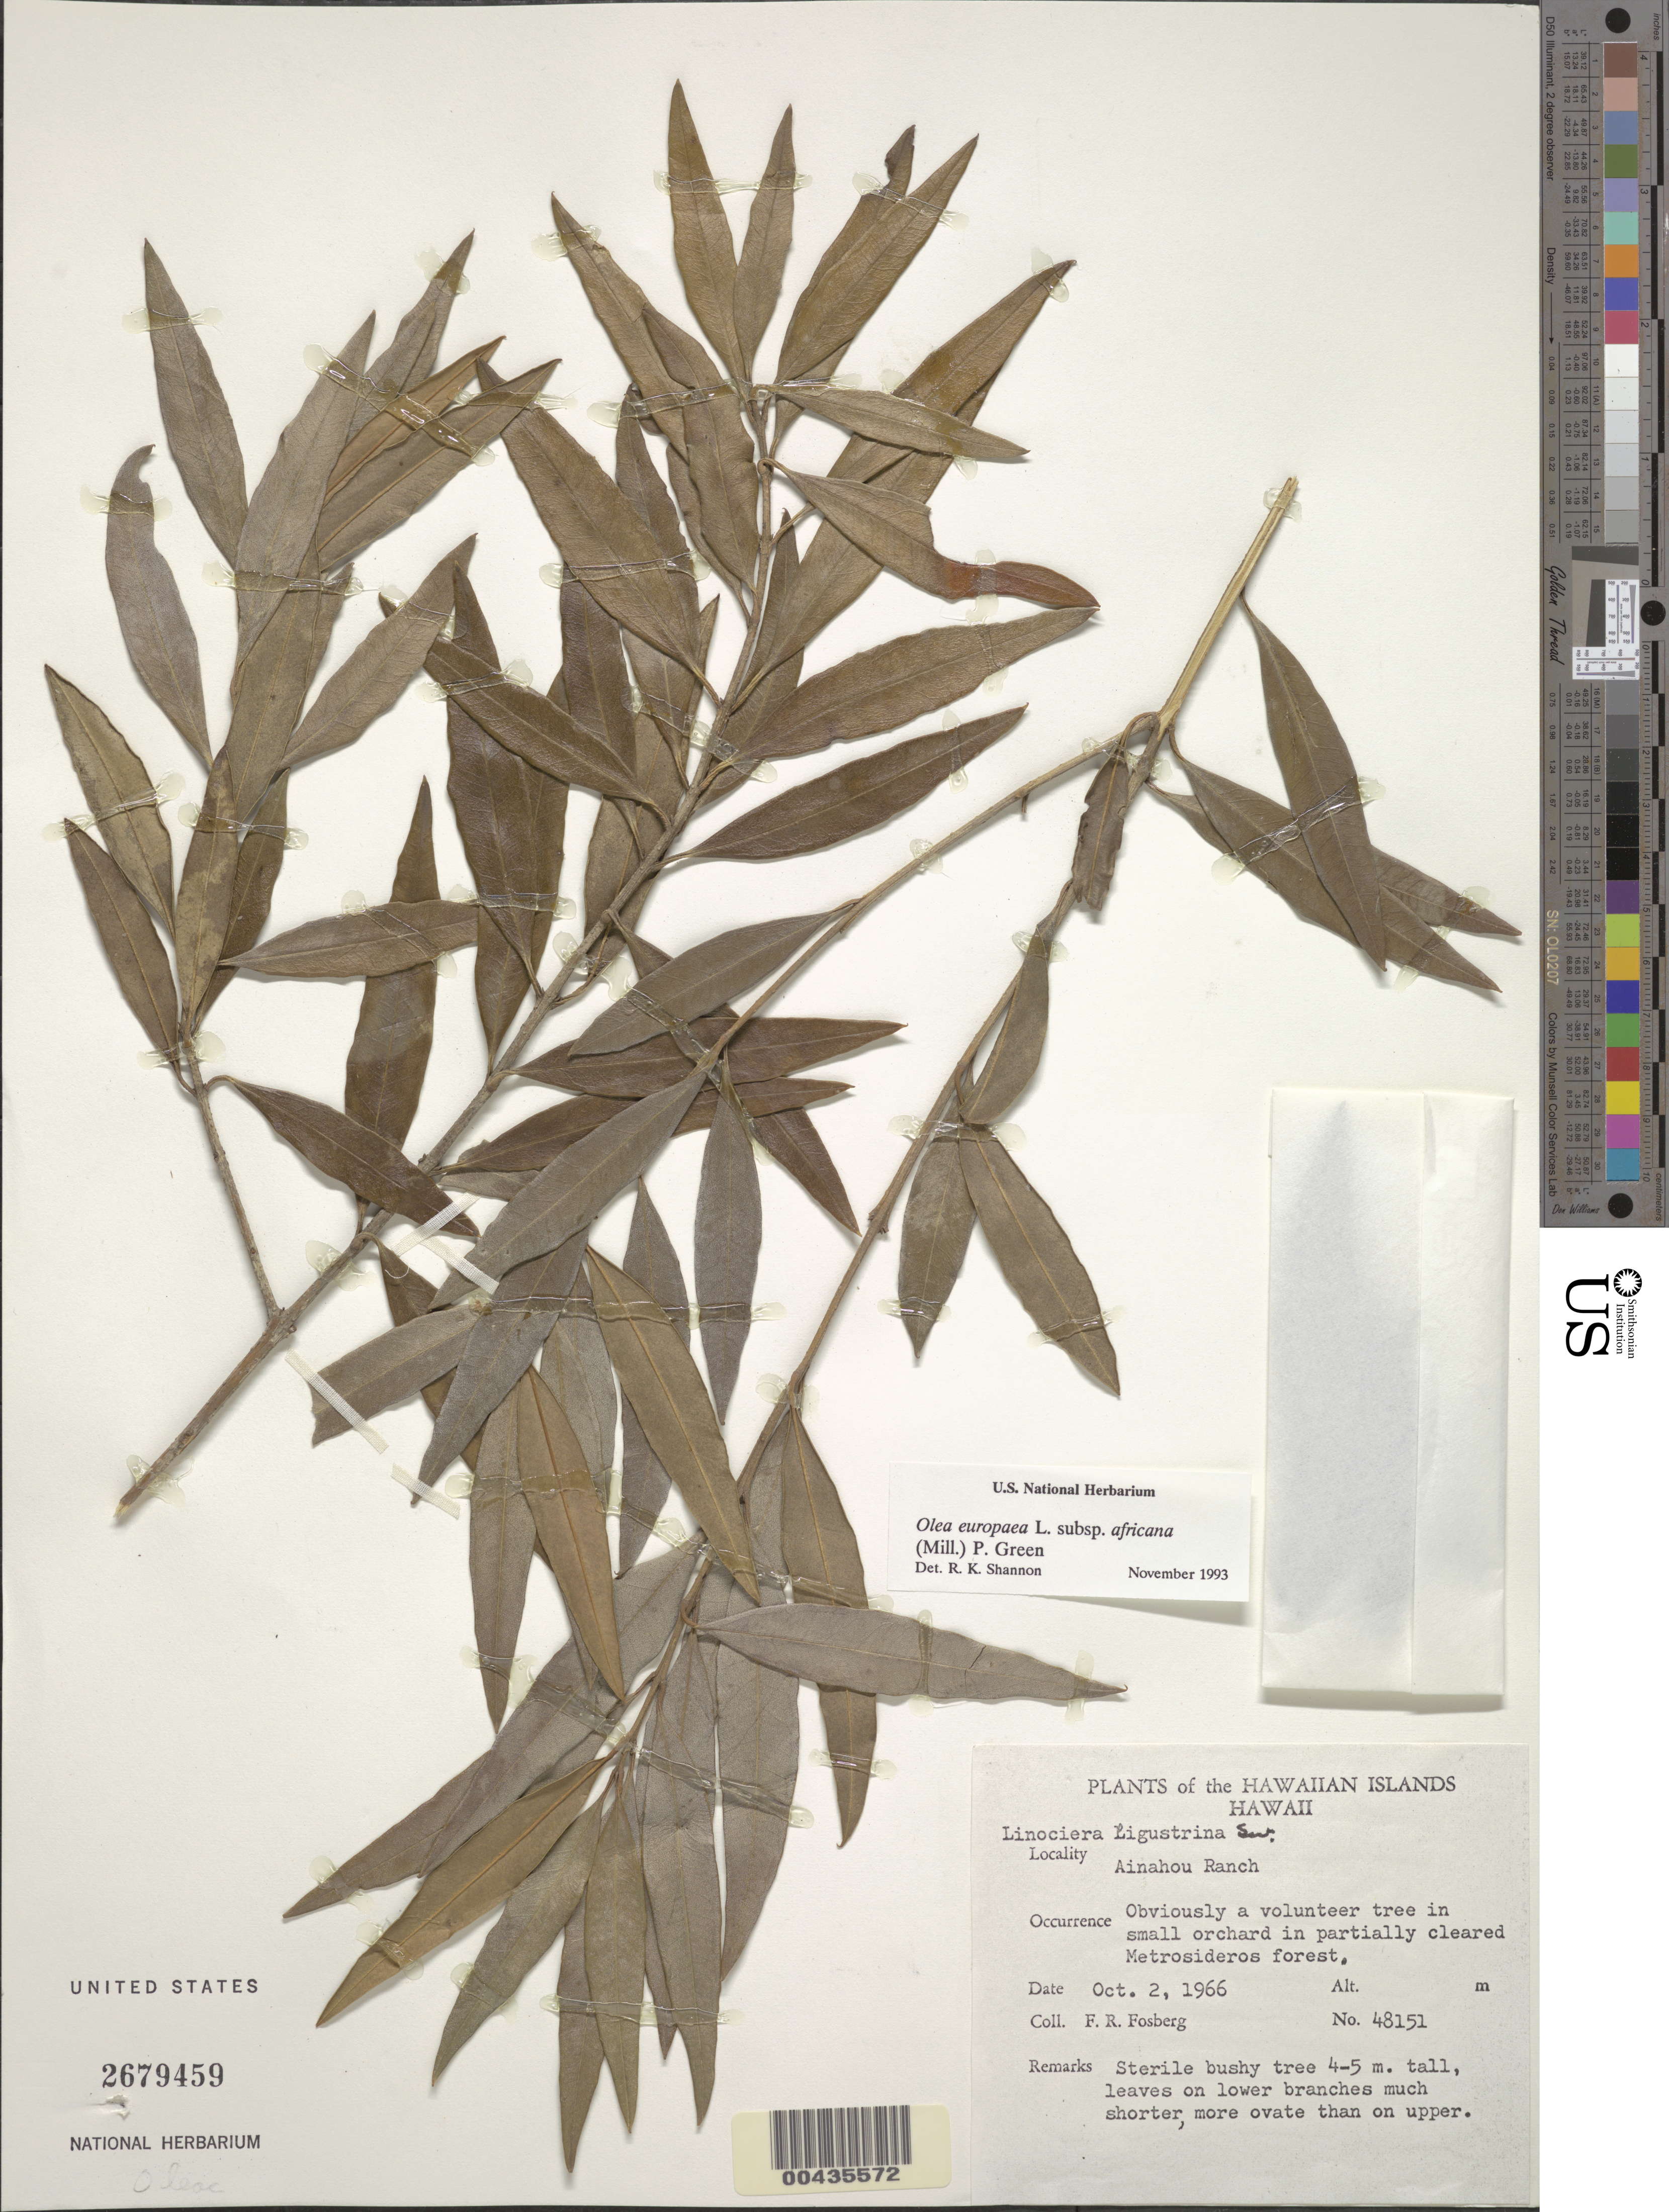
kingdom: Plantae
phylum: Tracheophyta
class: Magnoliopsida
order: Lamiales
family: Oleaceae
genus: Olea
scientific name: Olea europaea subsp. cuspidata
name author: (Wall. & G. Don) Cif.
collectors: F. R. Fosberg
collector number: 48151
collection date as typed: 2 Oct 1966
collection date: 1966-10-02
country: United States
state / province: Hawaii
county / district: Hawaii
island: Hawaii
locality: Ainahou Ranch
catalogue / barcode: US 2679459